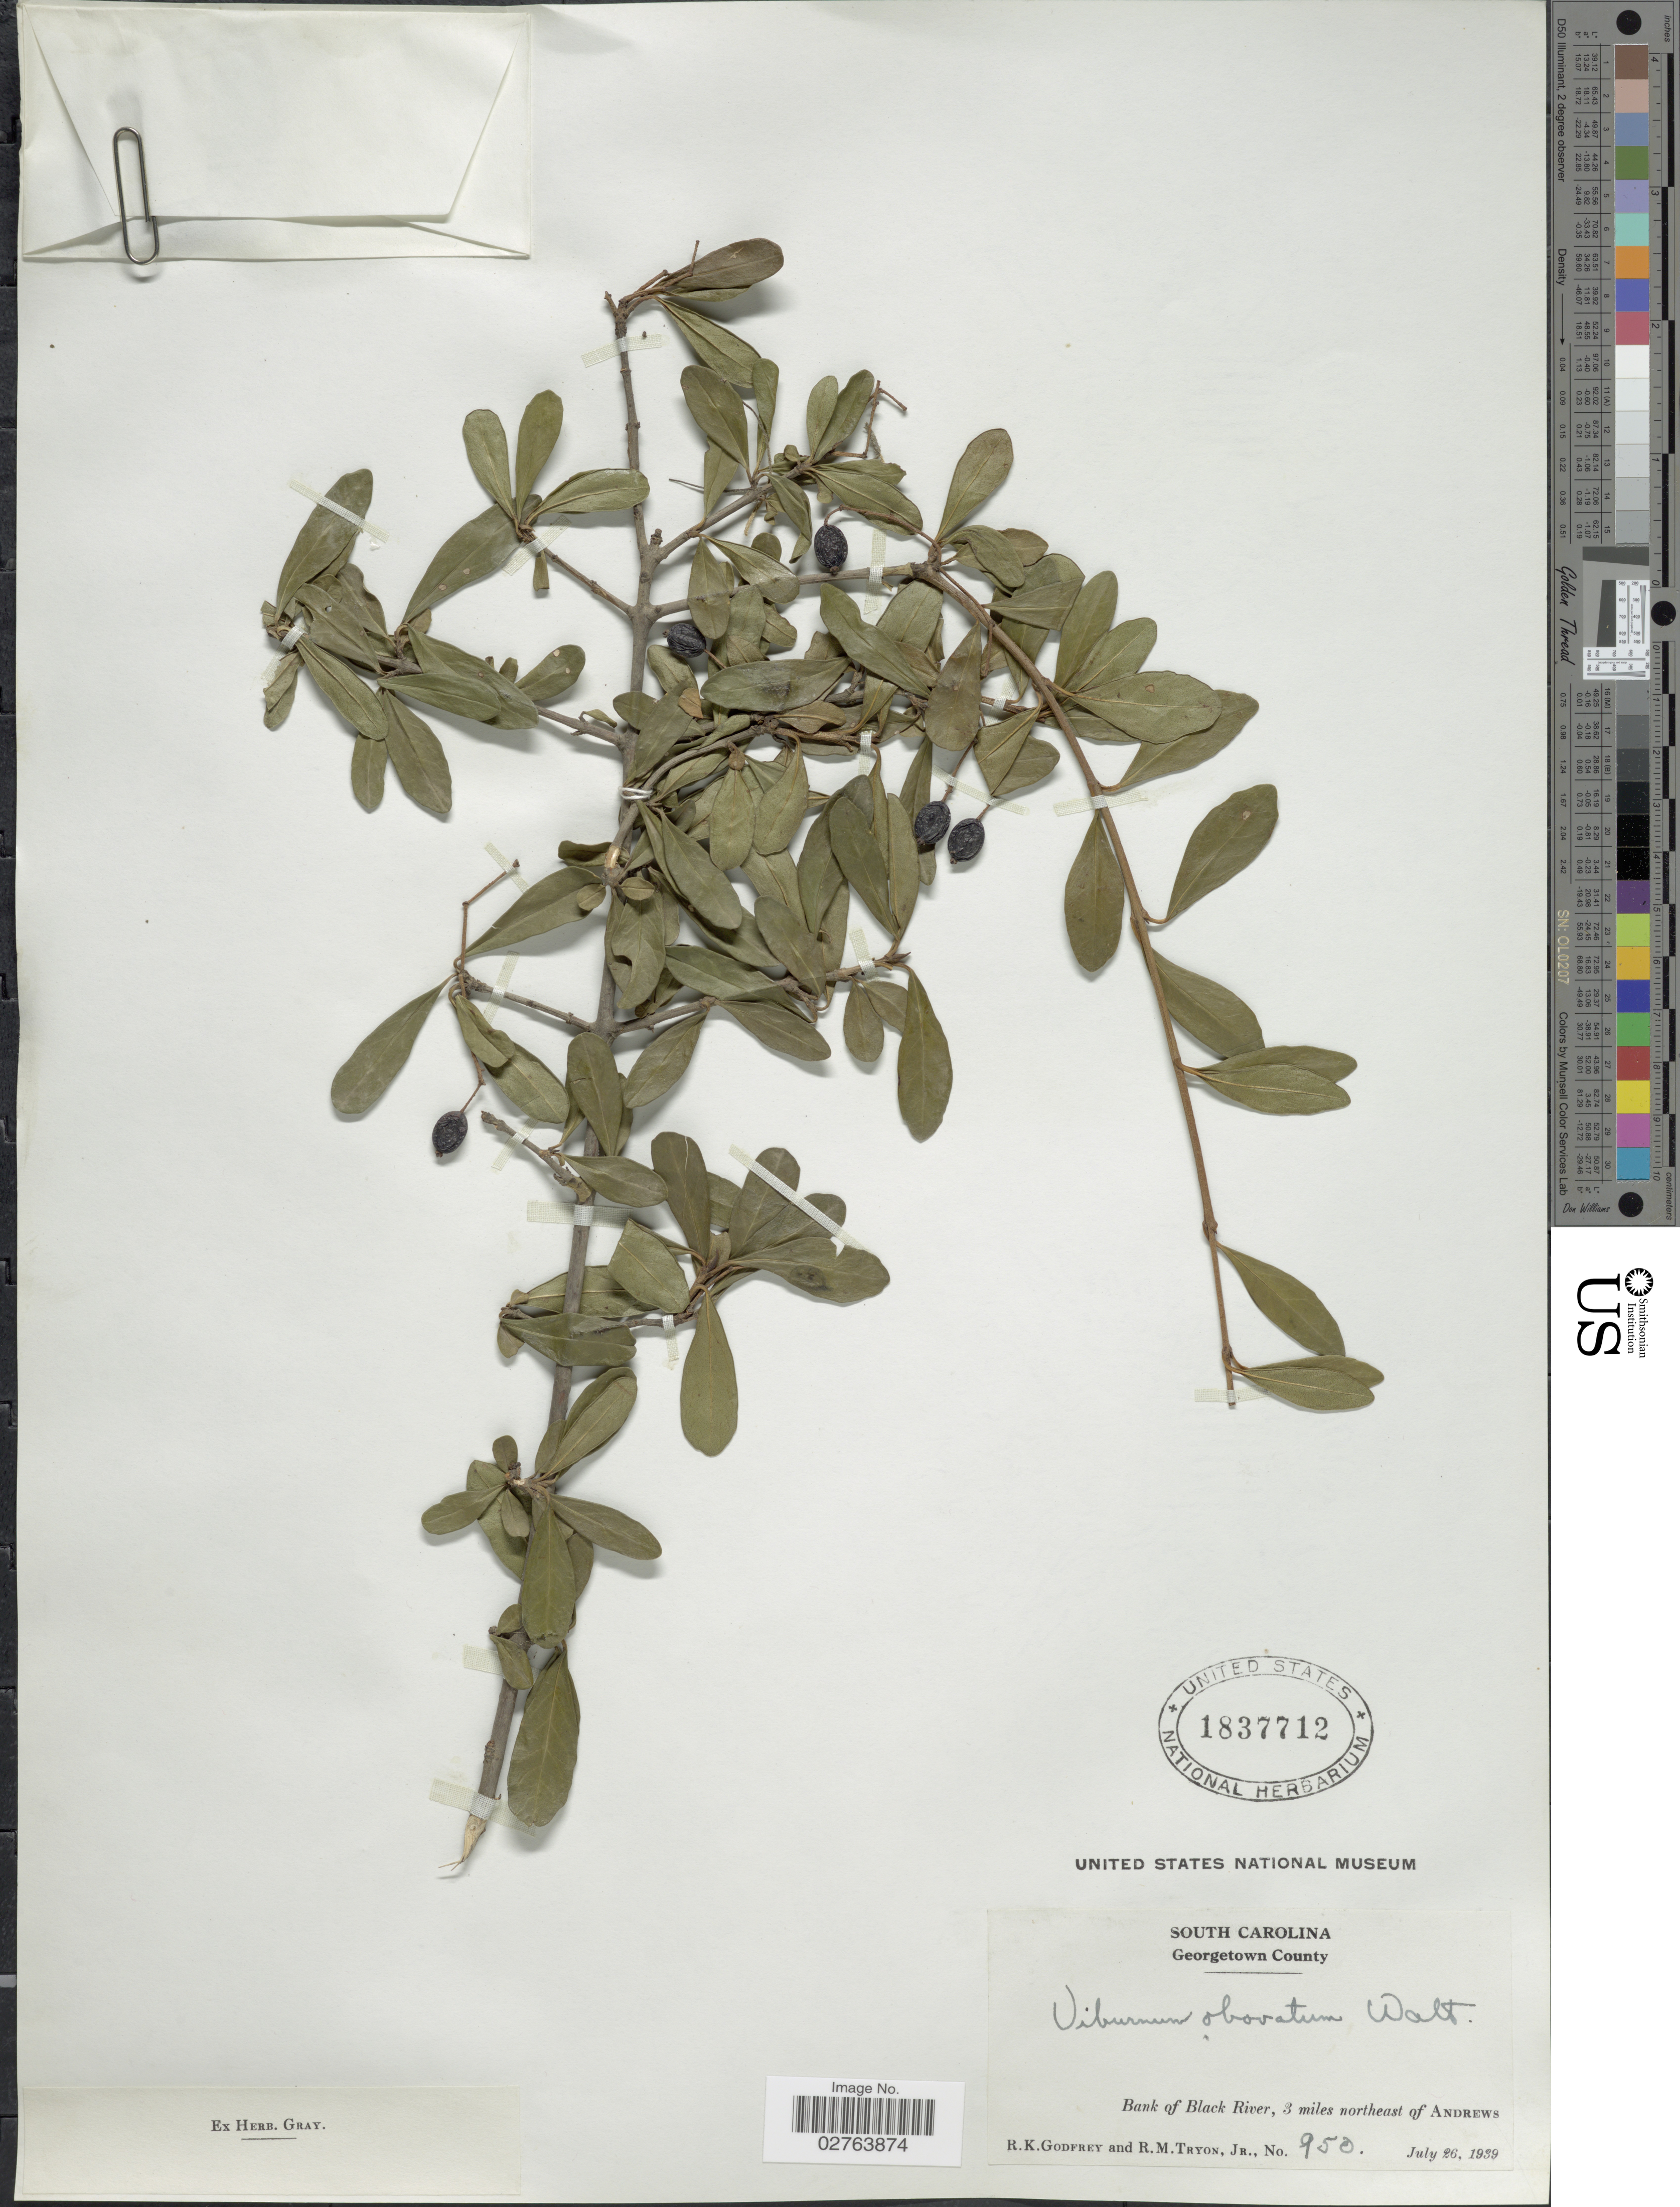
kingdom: Plantae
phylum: Tracheophyta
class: Magnoliopsida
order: Dipsacales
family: Viburnaceae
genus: Viburnum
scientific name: Viburnum obovatum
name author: Walter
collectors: R. K. Godfrey & R. M. Tryon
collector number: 950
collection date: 1939-07-26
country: United States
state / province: South Carolina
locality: Georgetown County. Bank of Black River, 3 miles northeast of Andrews.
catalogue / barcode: US 1837712